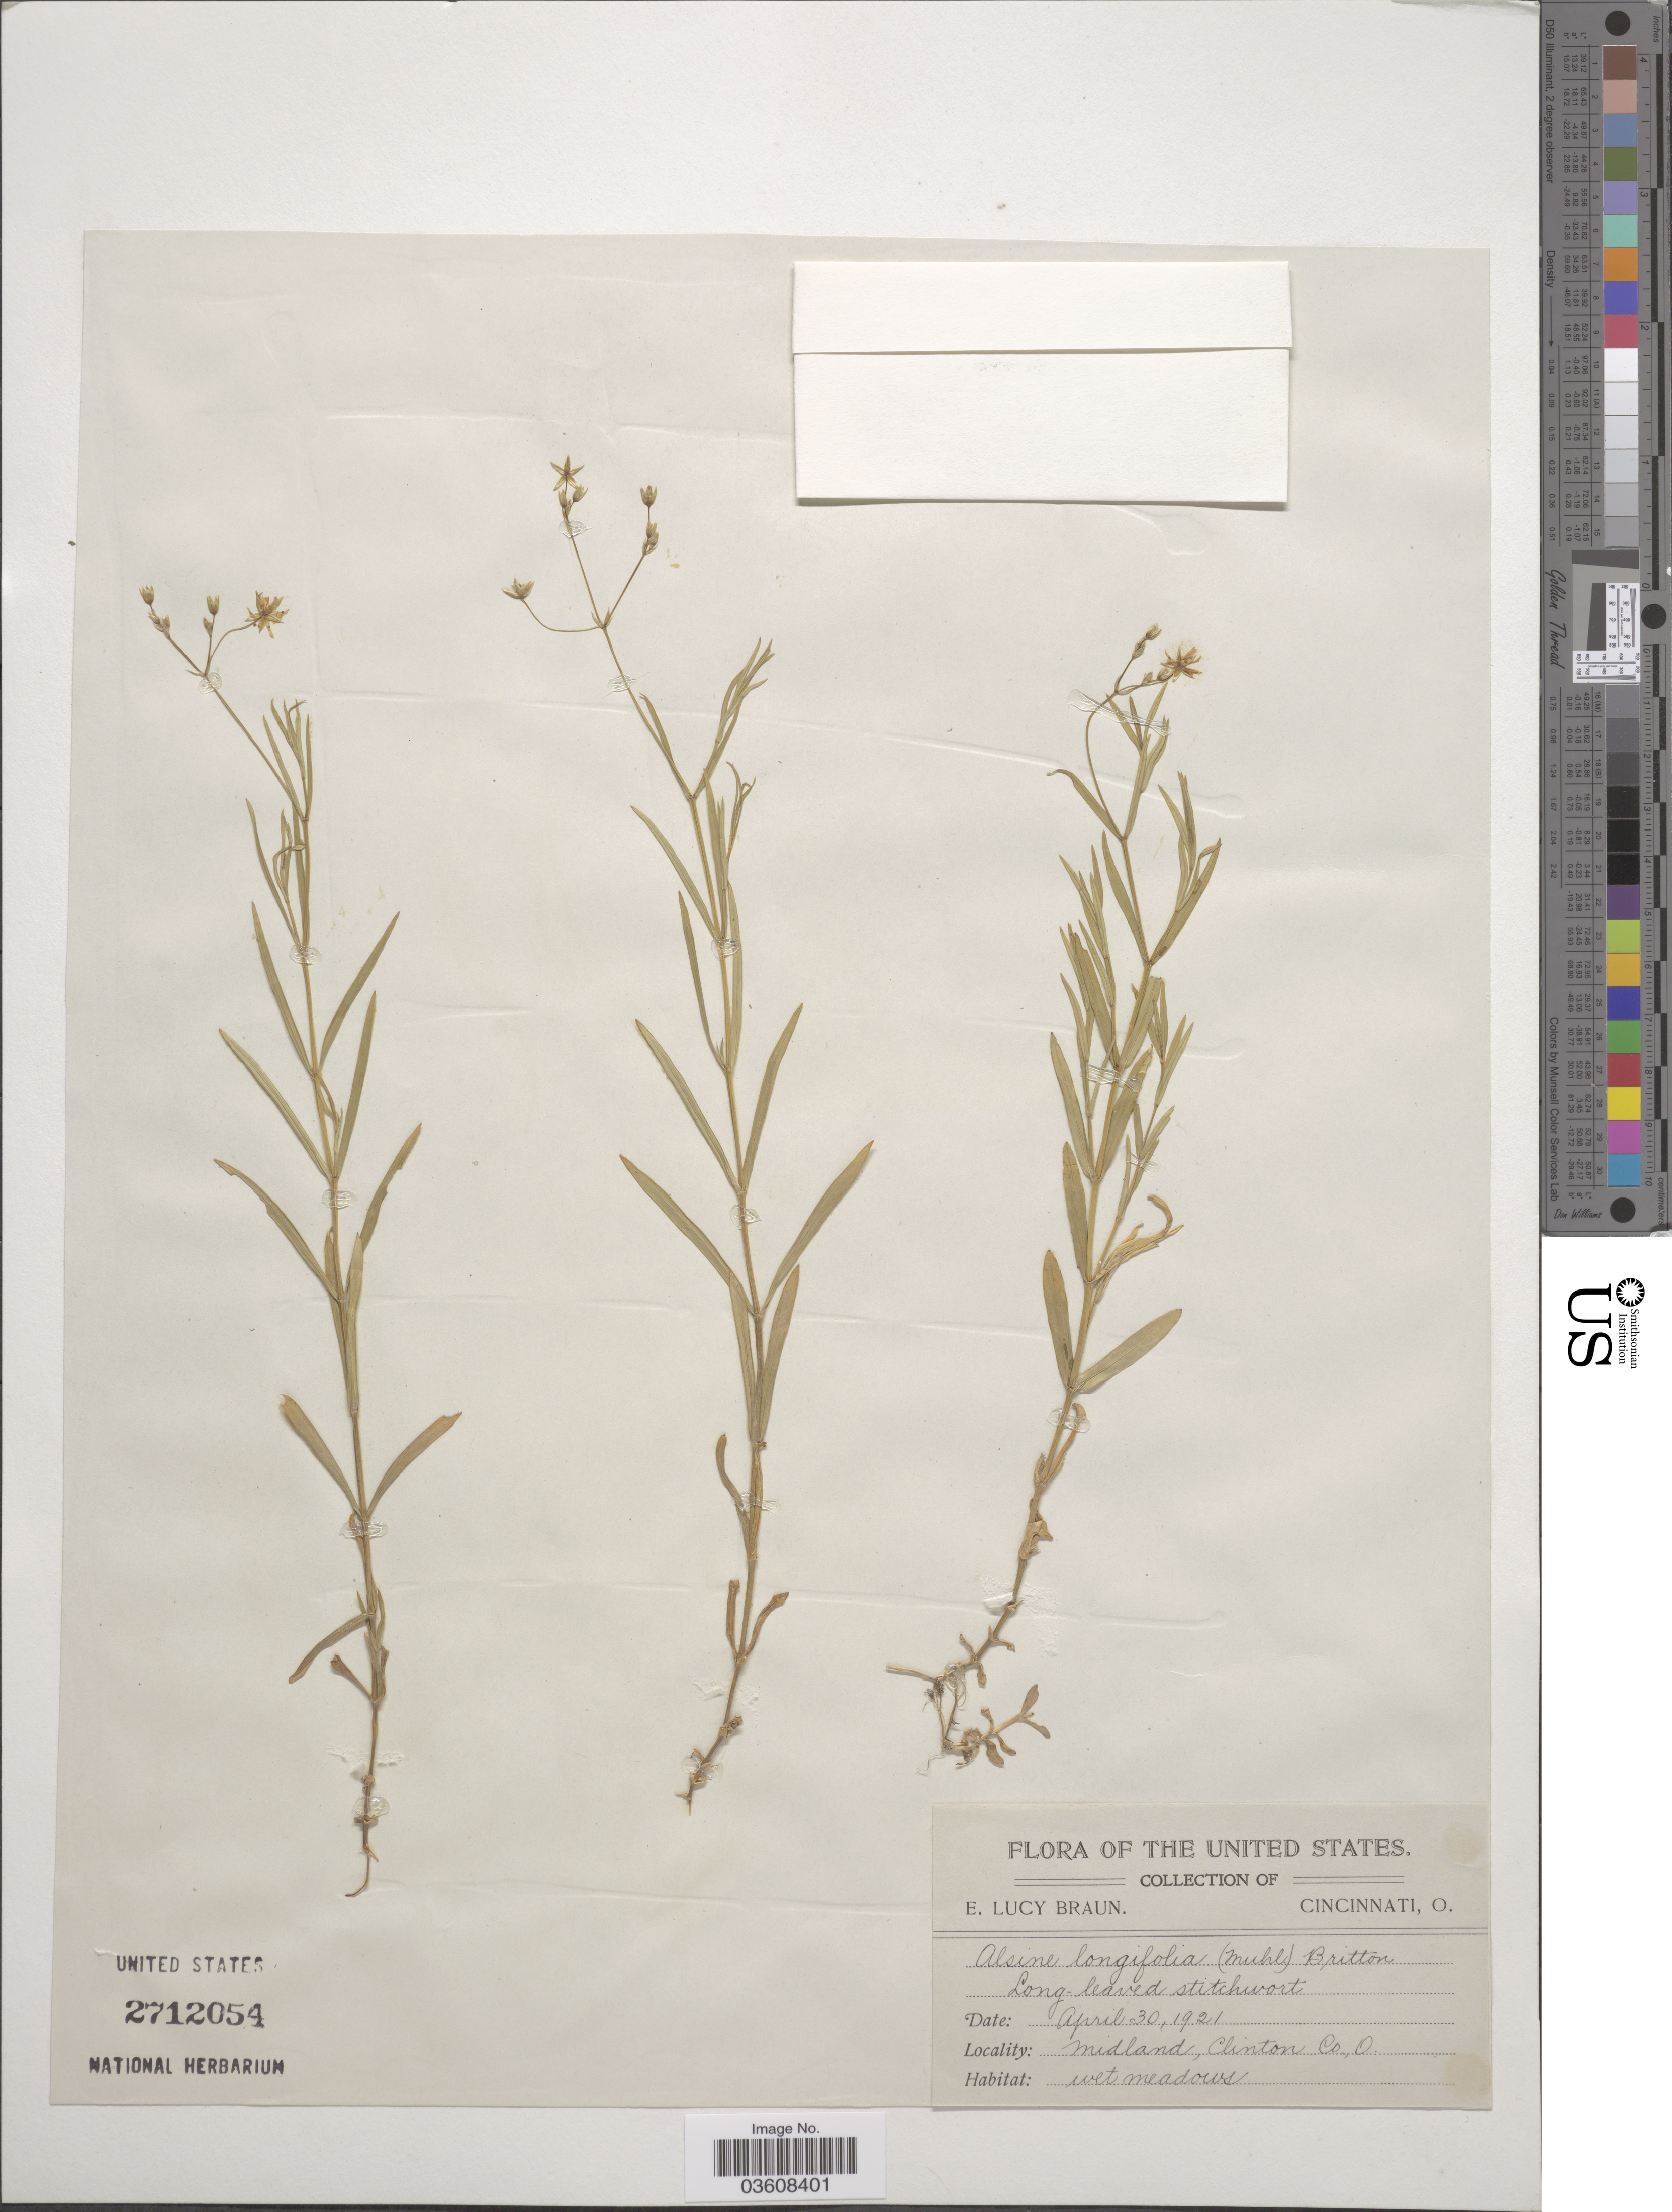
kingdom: Plantae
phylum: Tracheophyta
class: Magnoliopsida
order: Caryophyllales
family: Caryophyllaceae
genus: Stellaria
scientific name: Stellaria longifolia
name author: Muhl. ex Willd.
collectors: E. L. Braun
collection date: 1921-04-30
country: United States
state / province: Ohio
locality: Midland, Clinton Co.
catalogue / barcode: US 2712054